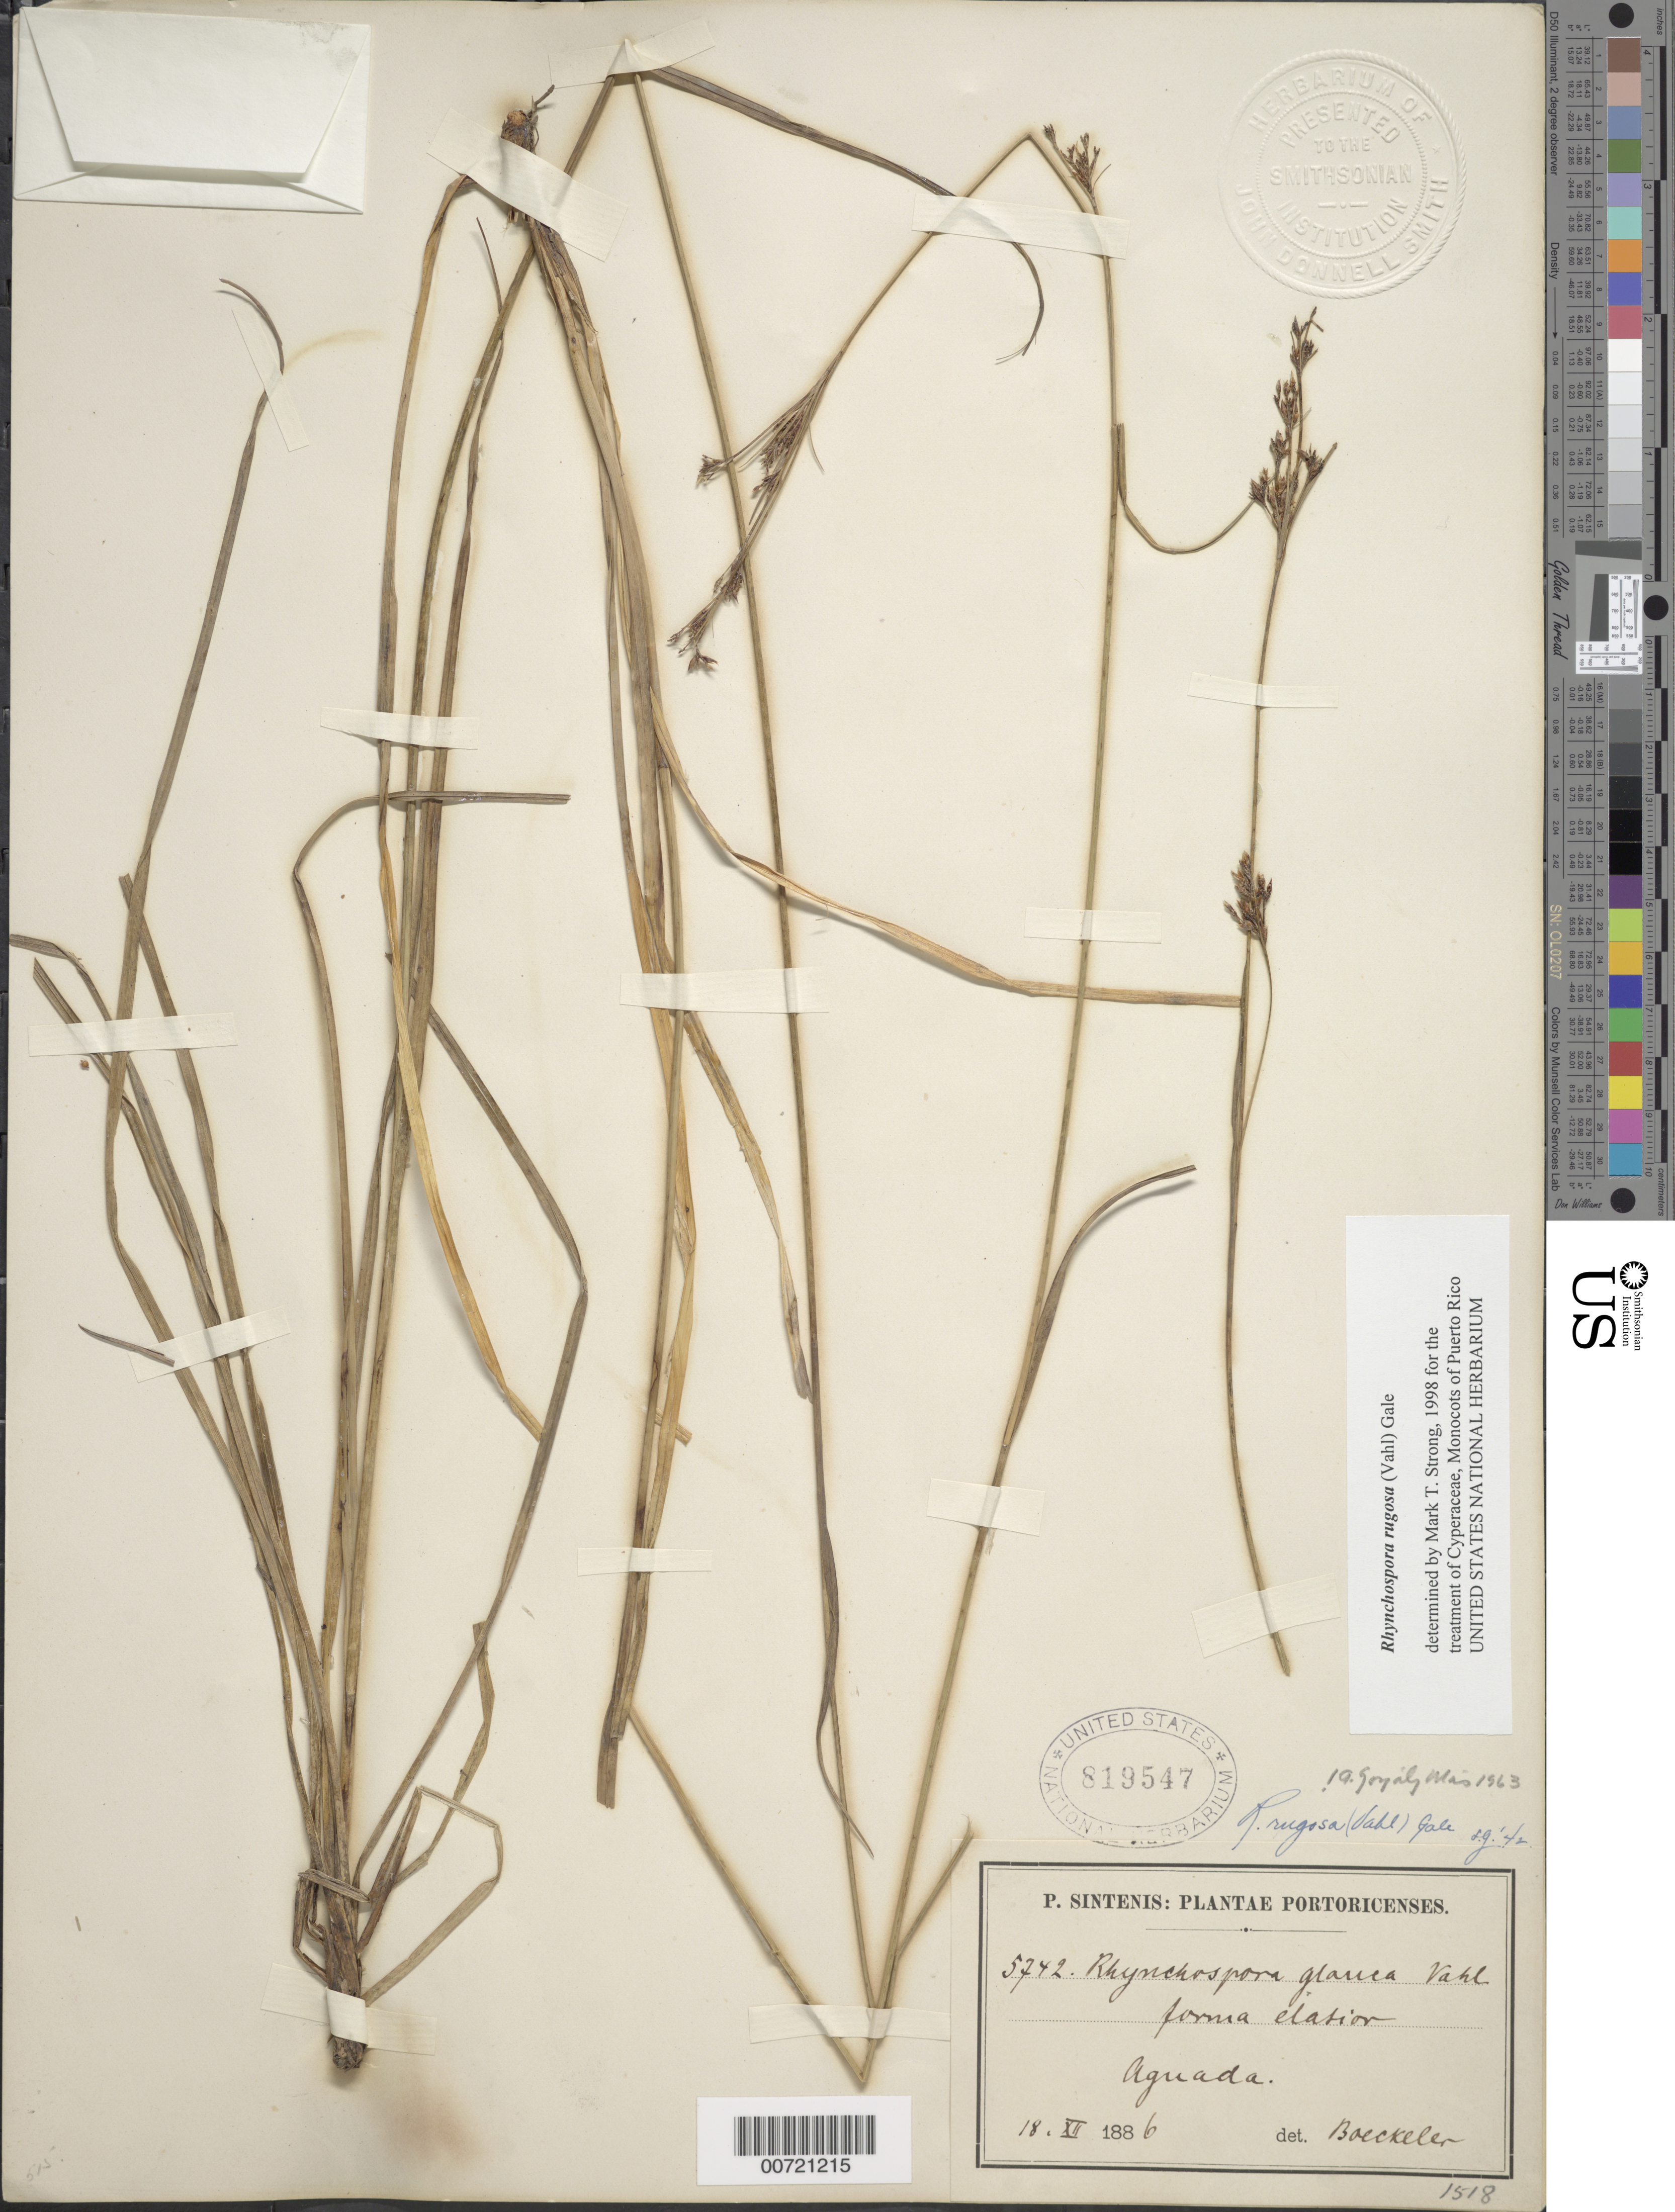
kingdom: Plantae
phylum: Tracheophyta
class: Liliopsida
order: Poales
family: Cyperaceae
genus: Rhynchospora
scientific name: Rhynchospora rugosa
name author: (Vahl) Gale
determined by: Strong, M. T., (US), Smithsonian Institution - National Museum of Natural History (UNITED STATES)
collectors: P. Sintenis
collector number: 5742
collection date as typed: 18 Dec 1886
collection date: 1886-12-18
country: Puerto Rico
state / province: Aguada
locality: Aguada.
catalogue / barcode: US 819547